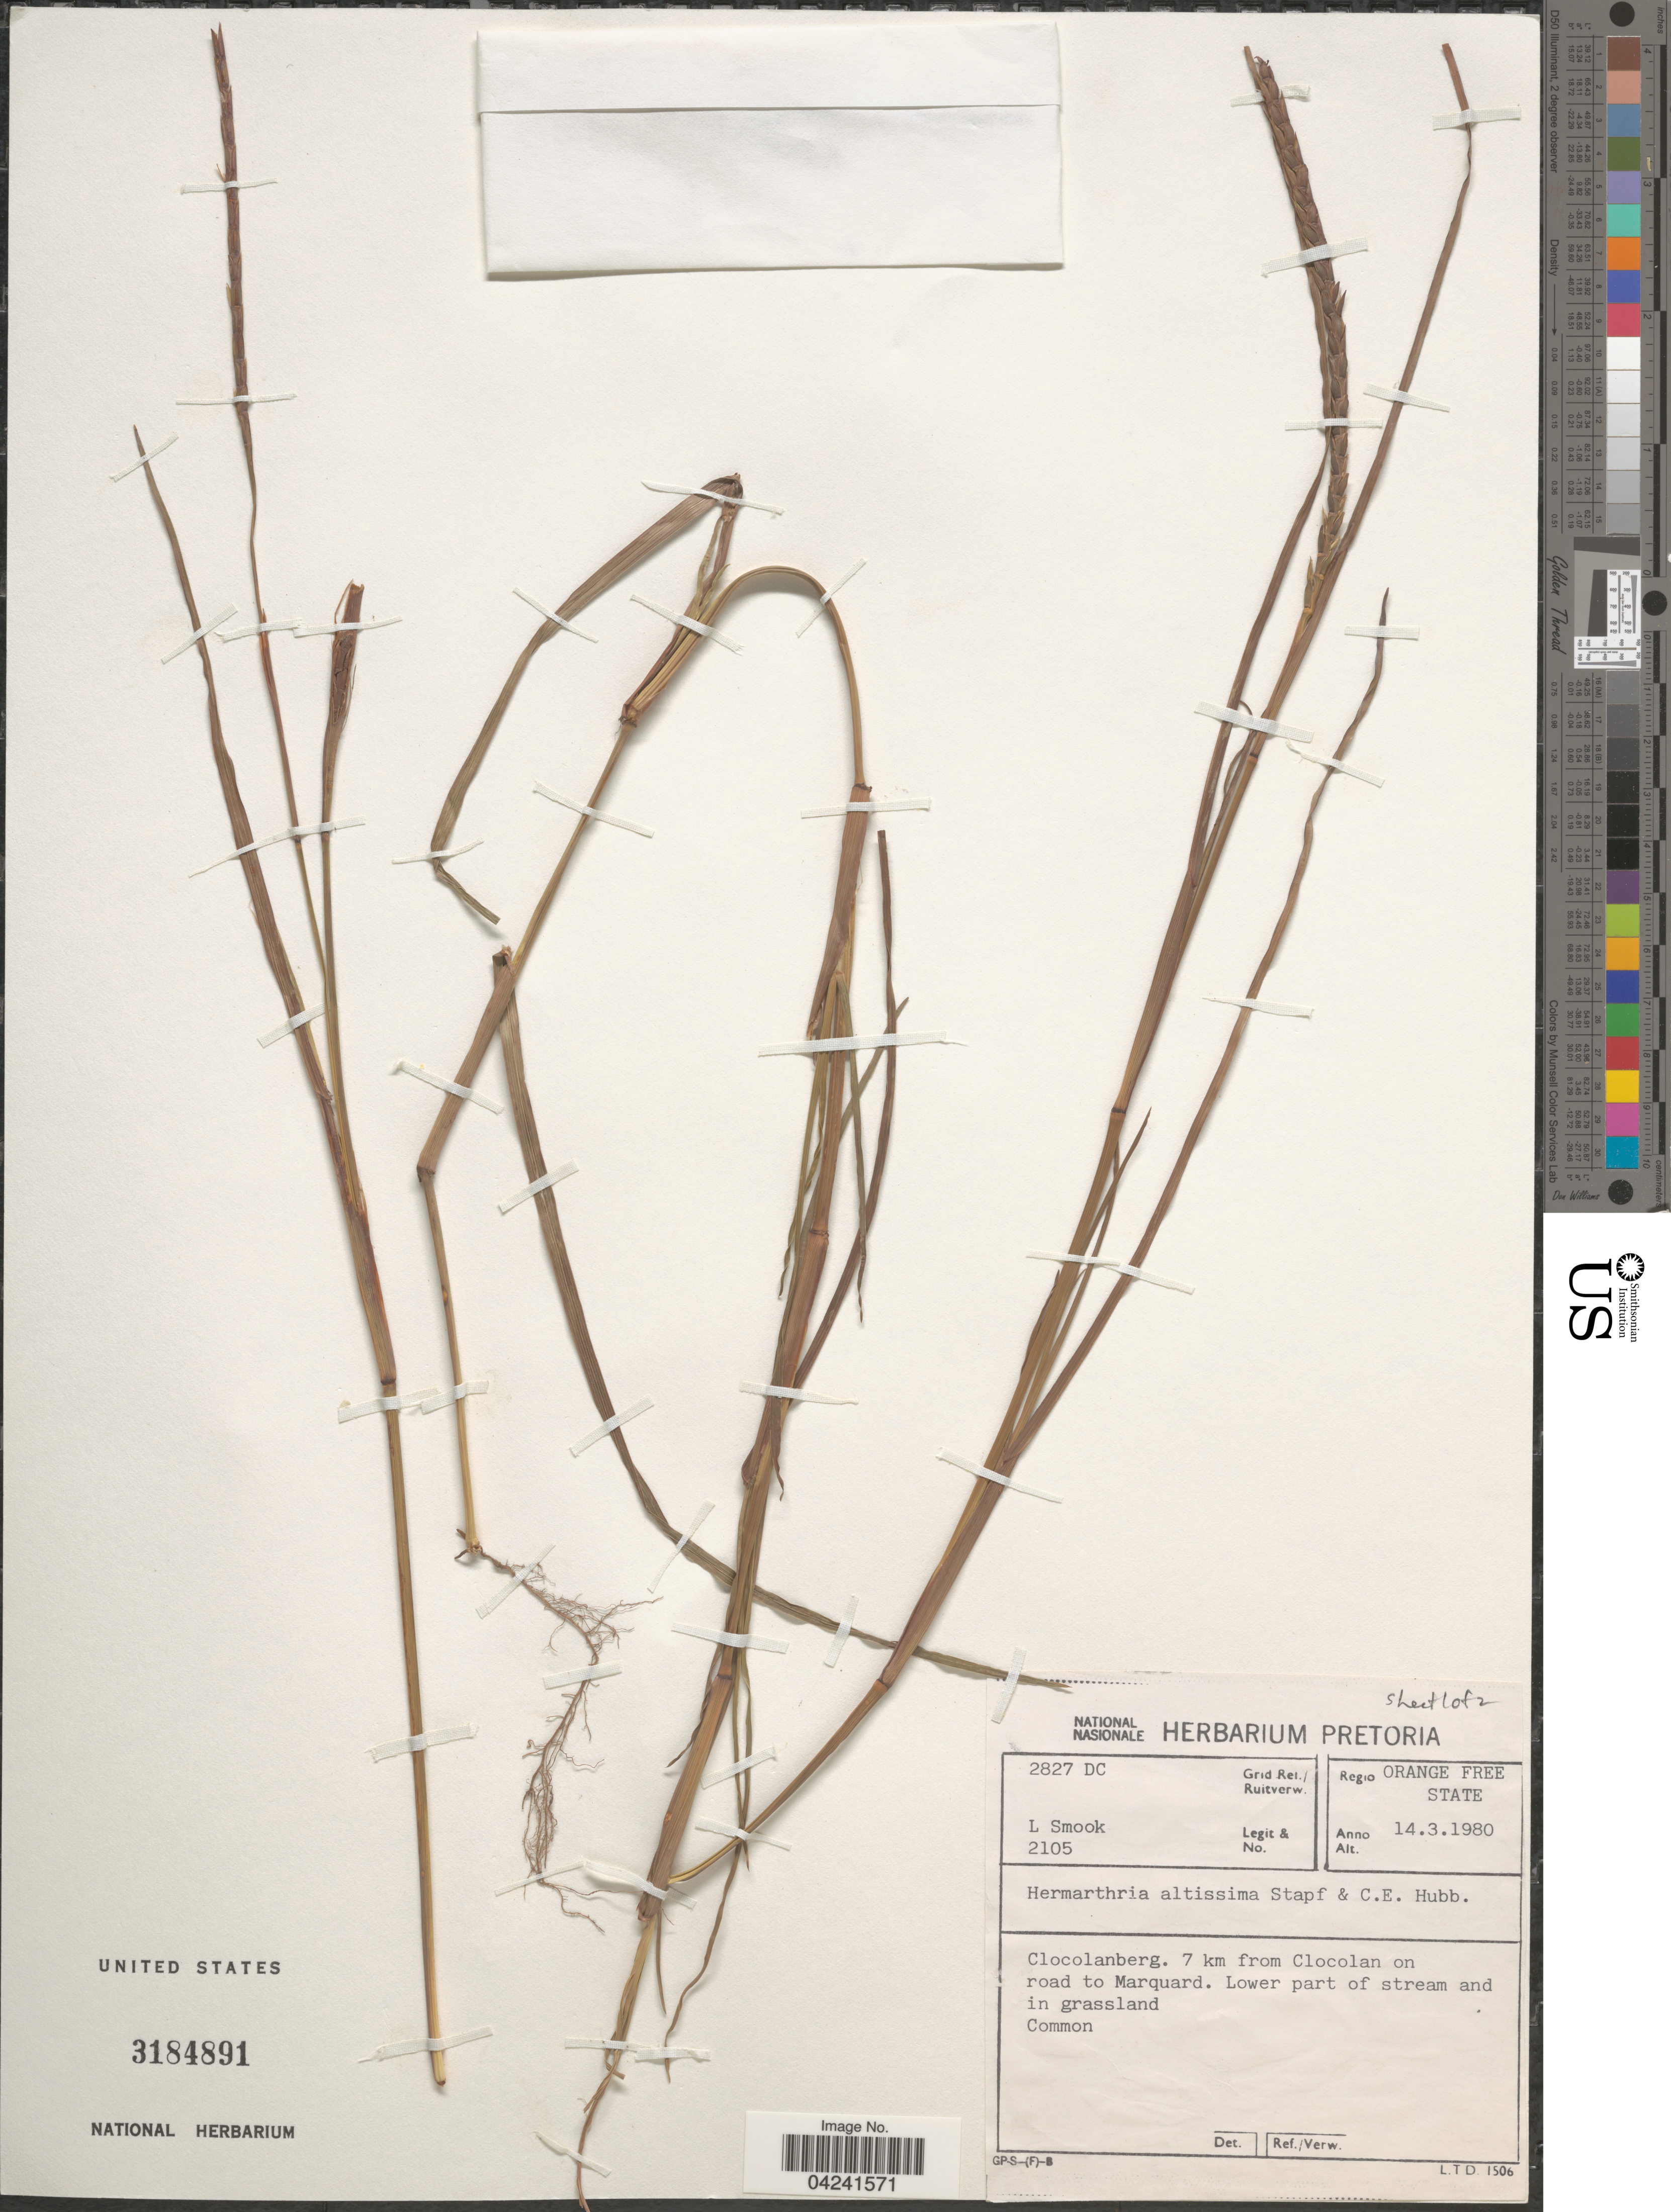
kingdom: Plantae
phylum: Tracheophyta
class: Liliopsida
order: Poales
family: Poaceae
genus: Hemarthria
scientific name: Hemarthria altissima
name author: (Poir.) Stapf & C. E. Hubb.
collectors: L. Smook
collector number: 2105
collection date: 1980-03-14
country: South Africa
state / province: Free State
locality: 2827 DC Grid Ref./Ruitverw. Regio Orange Free State. Clocolanberg. 7 km from Clocolan on road to Marquard.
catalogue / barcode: US 3184891